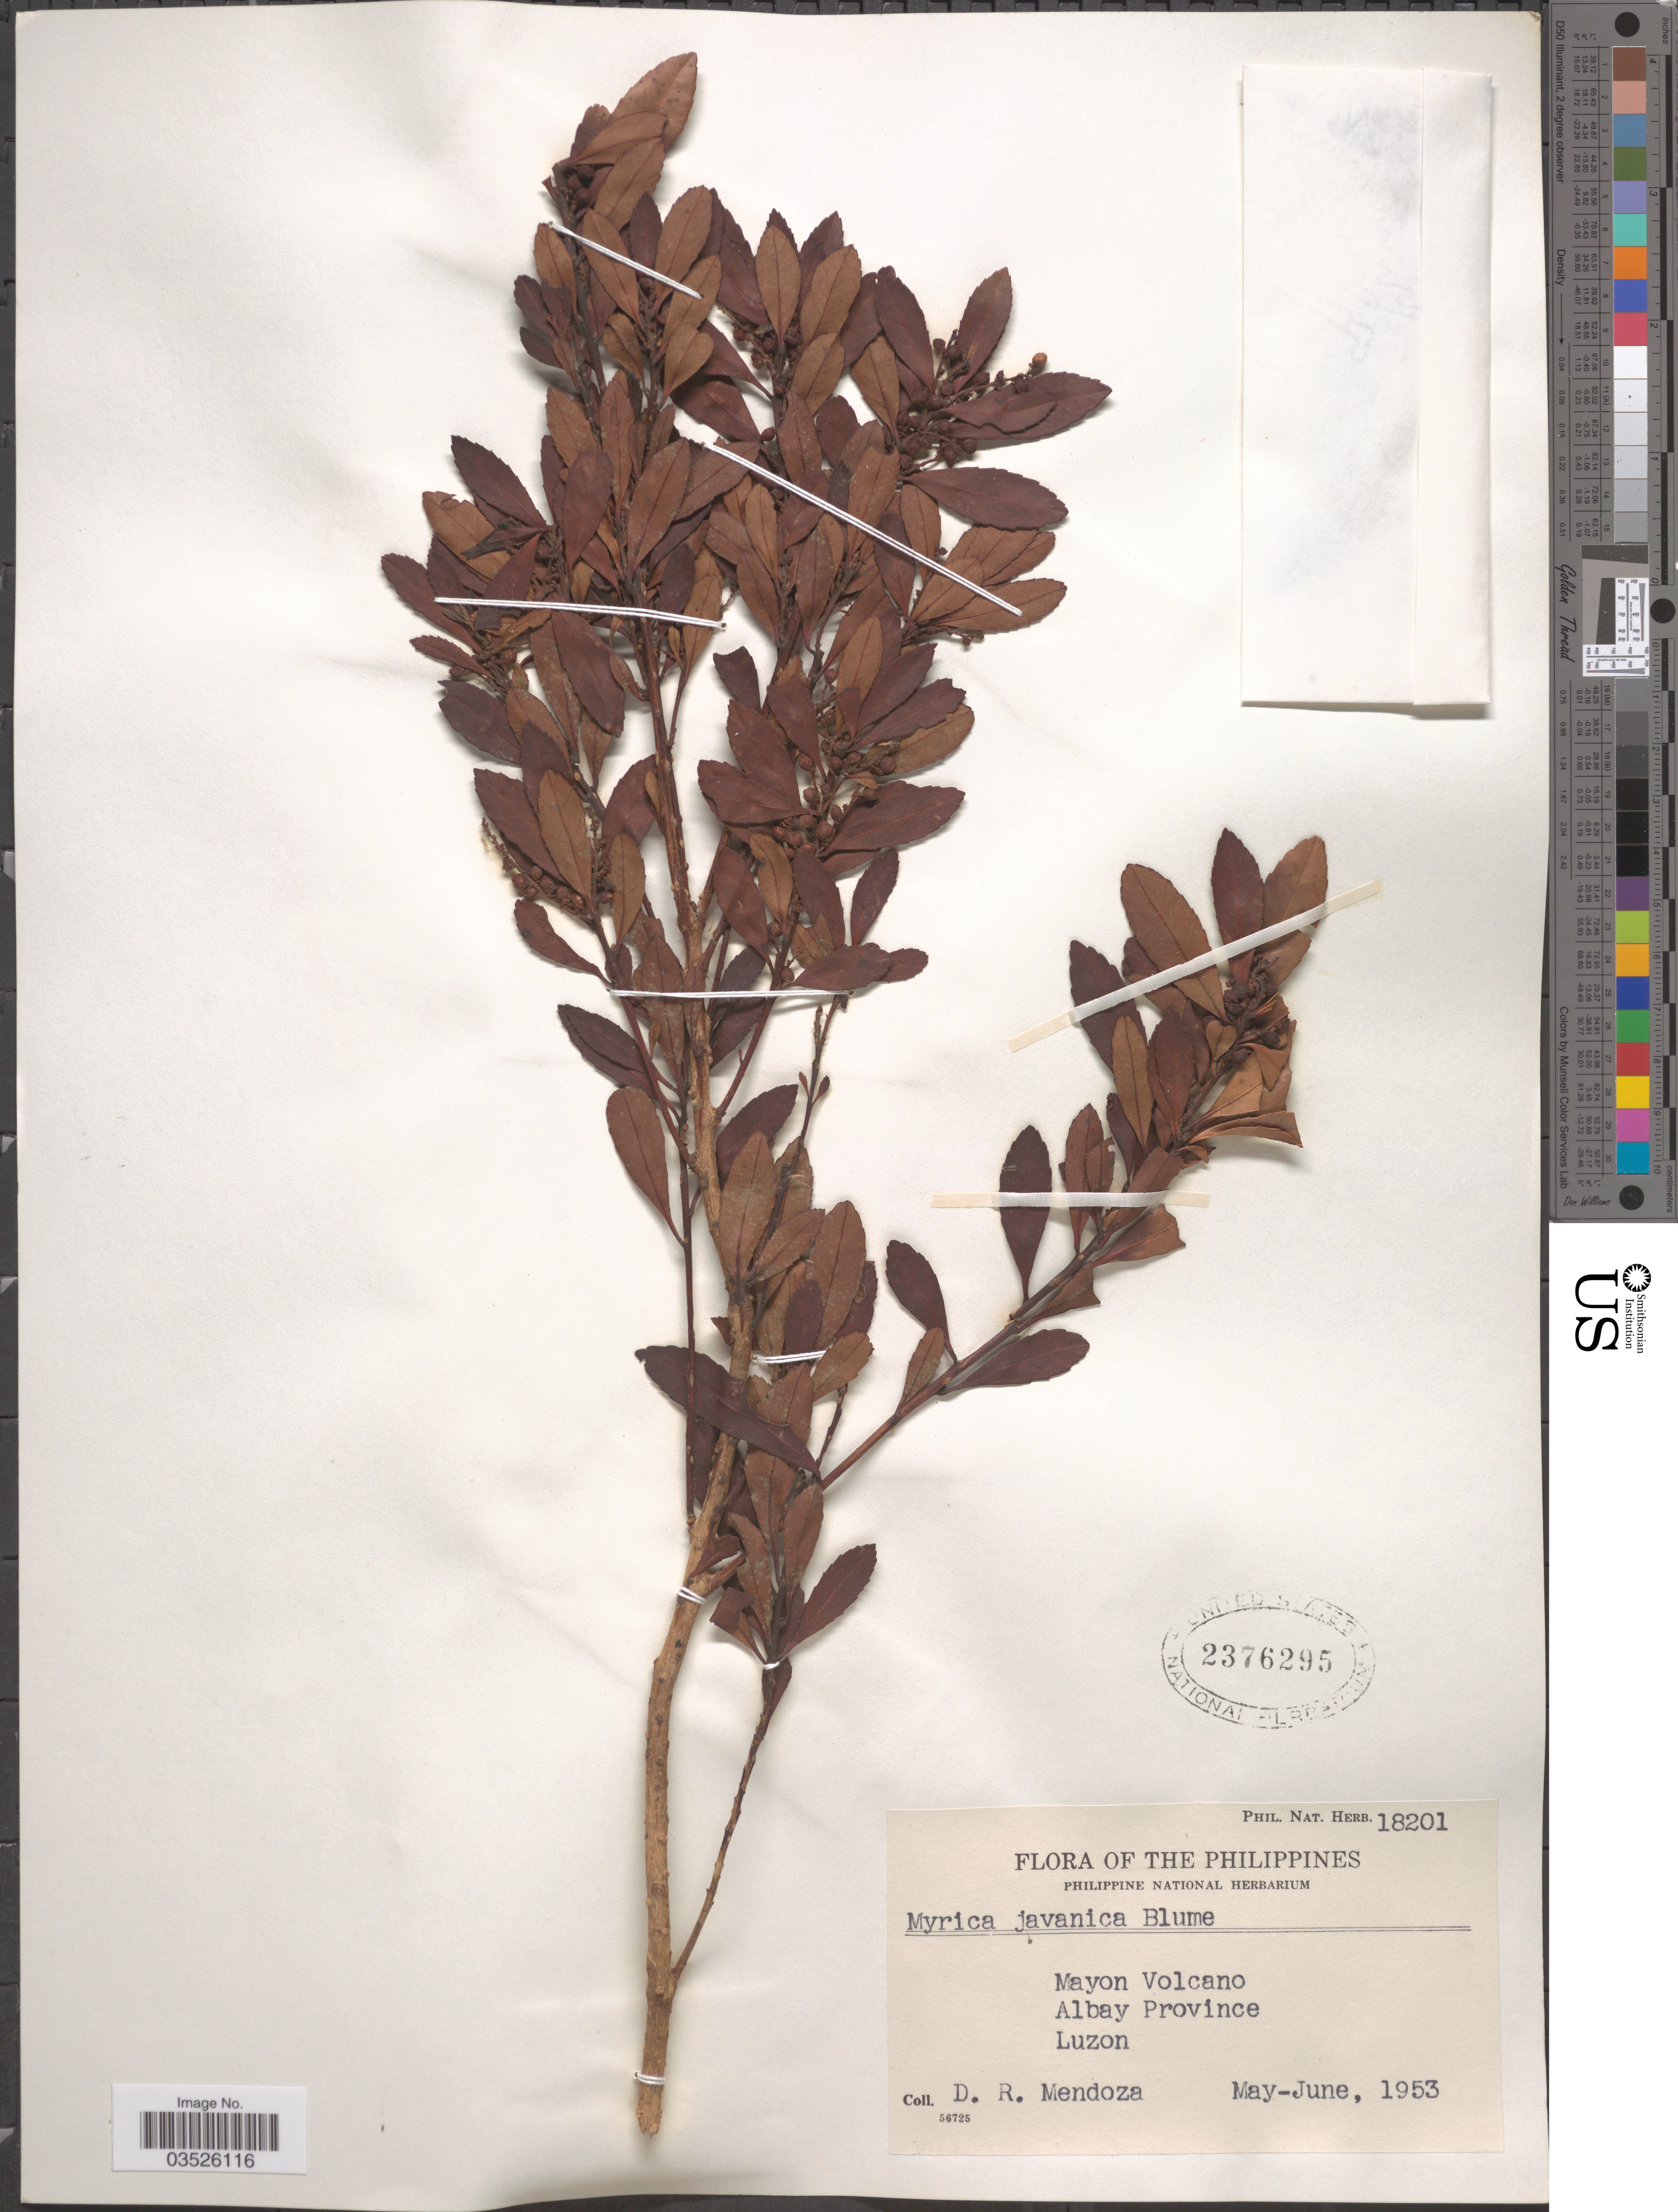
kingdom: Plantae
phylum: Tracheophyta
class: Magnoliopsida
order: Fagales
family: Myricaceae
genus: Morella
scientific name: Morella vidaliana (Rolfe) comb. ined.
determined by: Strong, Mark T., (BOT), Smithsonian Institution - National Museum of Natural History (UNITED STATES)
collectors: D. Mendoza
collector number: Phil. Nat. Herb. 18201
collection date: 1953-05/1953-06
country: Philippines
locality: Mayon Volcano, Albay Province, Luzon.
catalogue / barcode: US 2376295